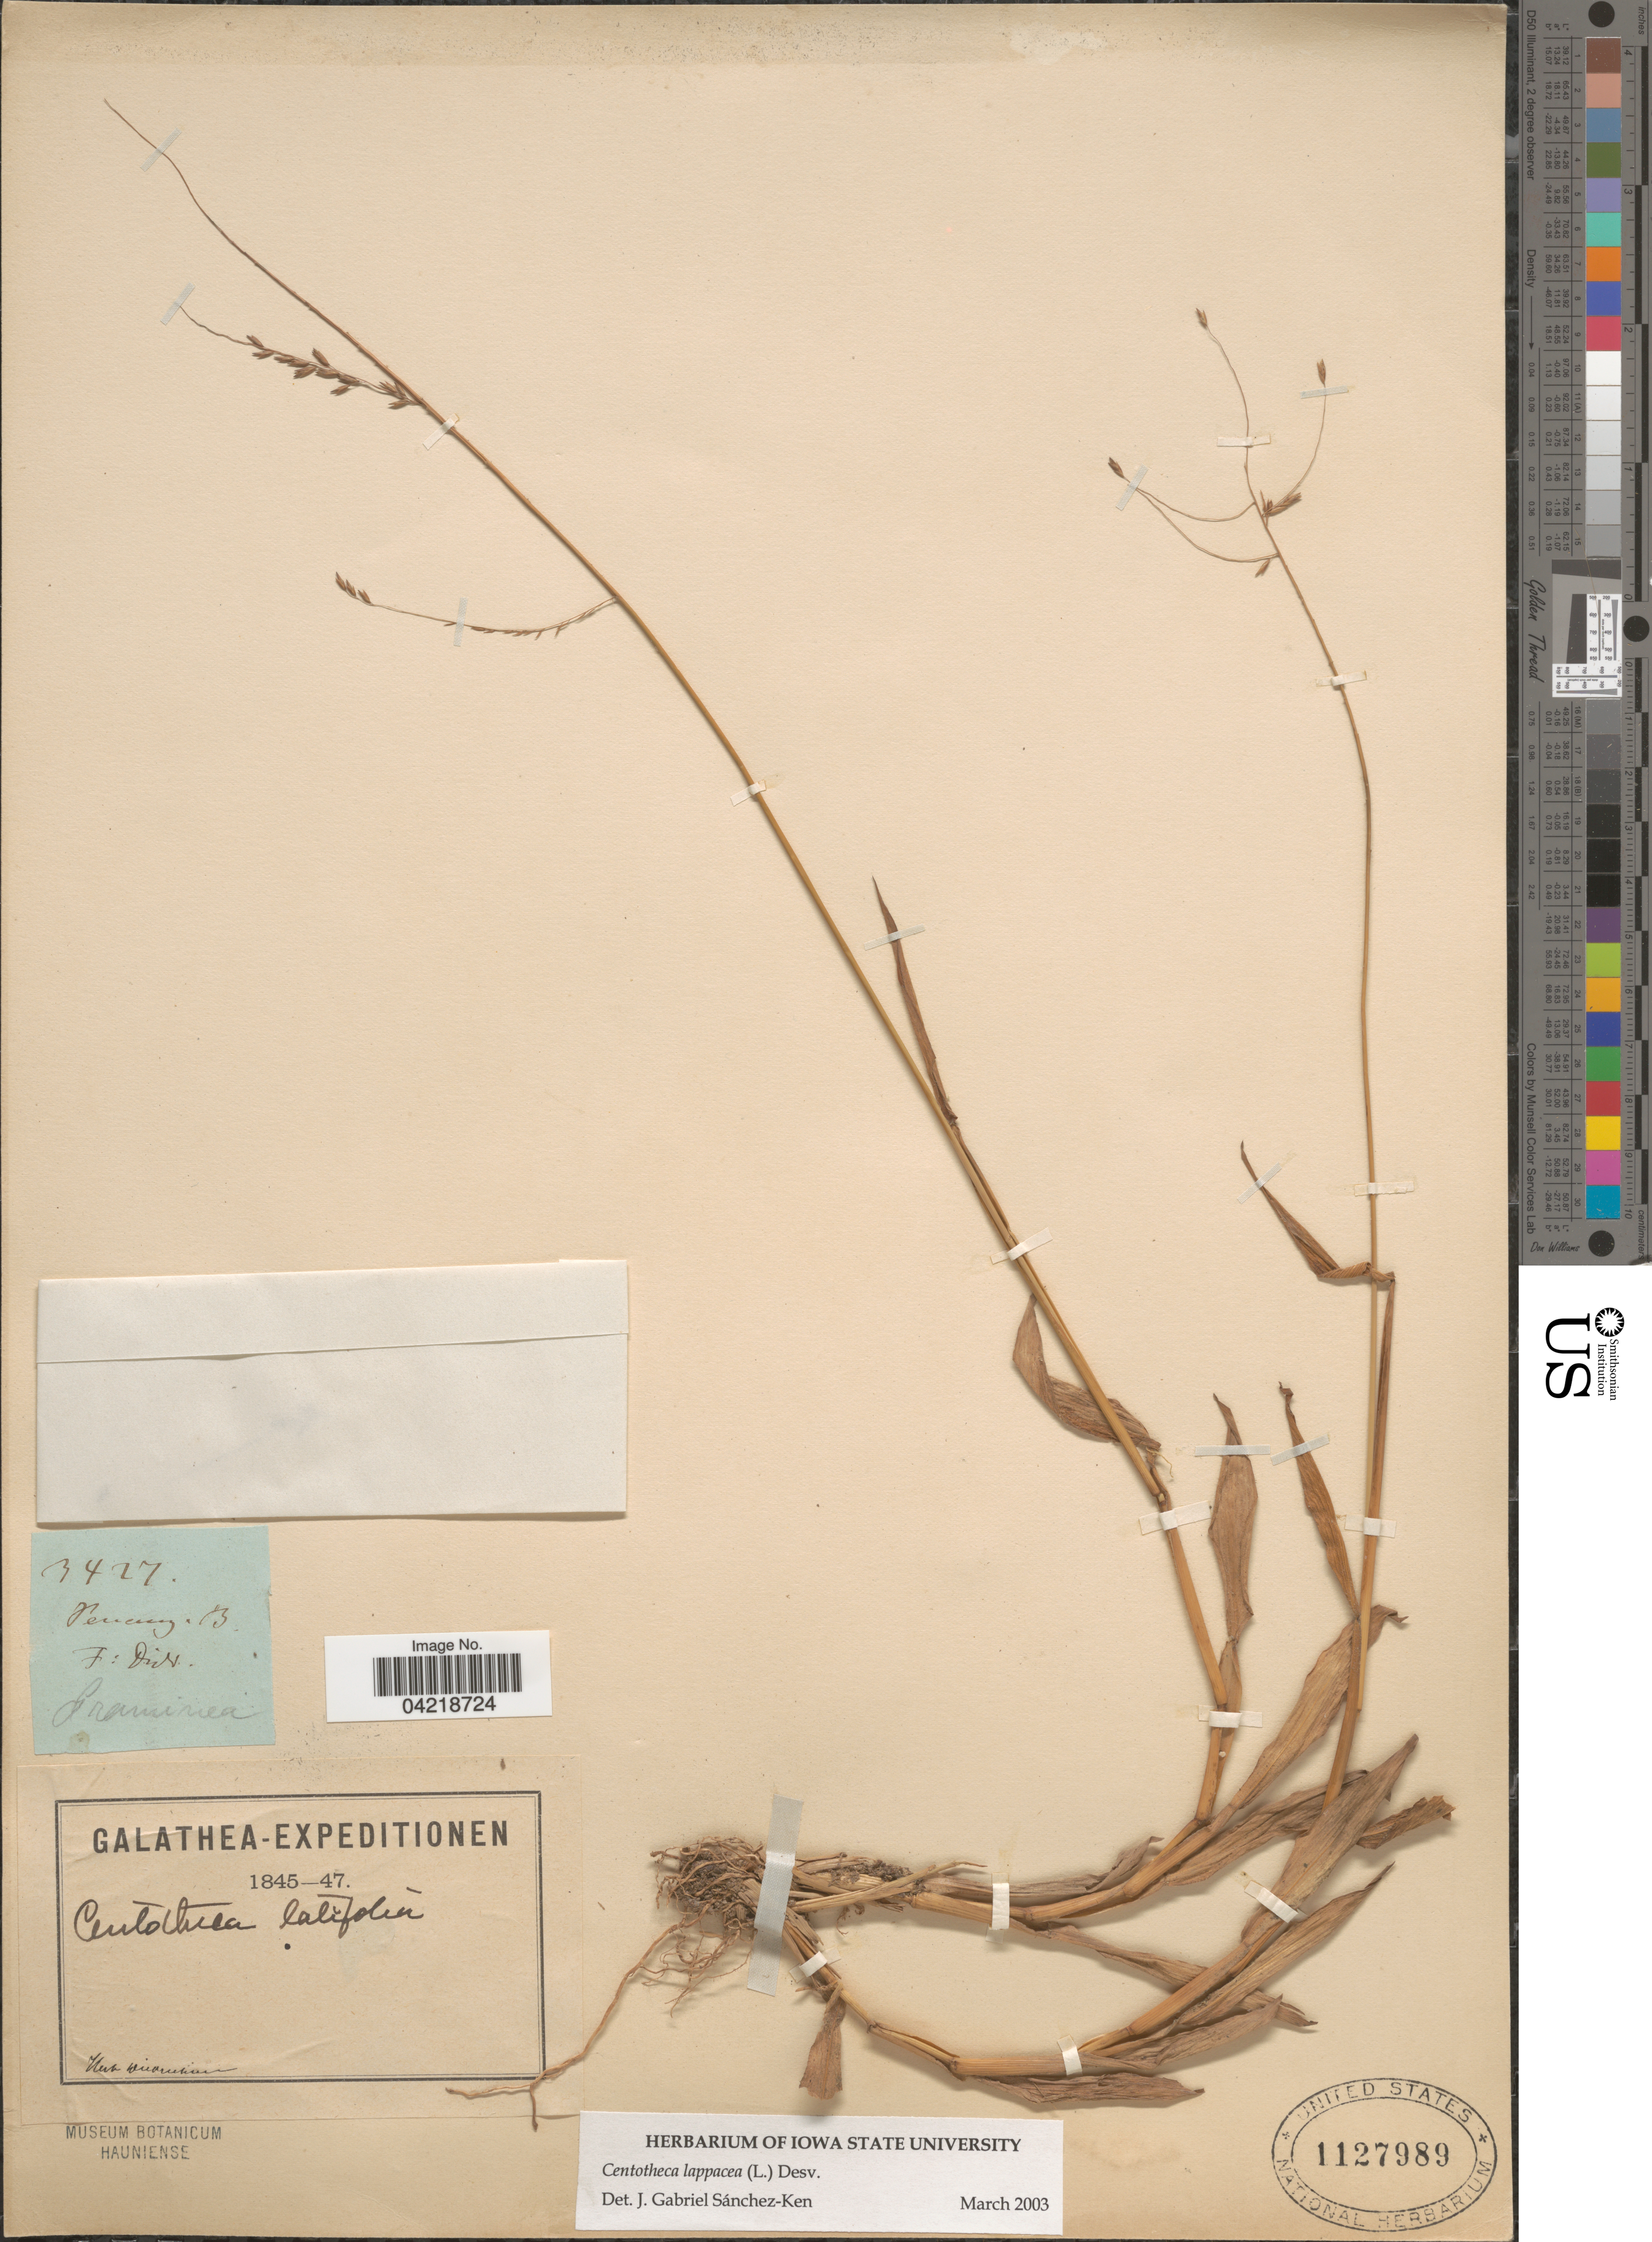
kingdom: Plantae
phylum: Tracheophyta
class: Liliopsida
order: Poales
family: Poaceae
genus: Centotheca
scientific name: Centotheca lappacea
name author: (L.) Desv.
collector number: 3427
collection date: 1845/1847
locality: Galathea-Expeditionen.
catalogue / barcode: US 1127989